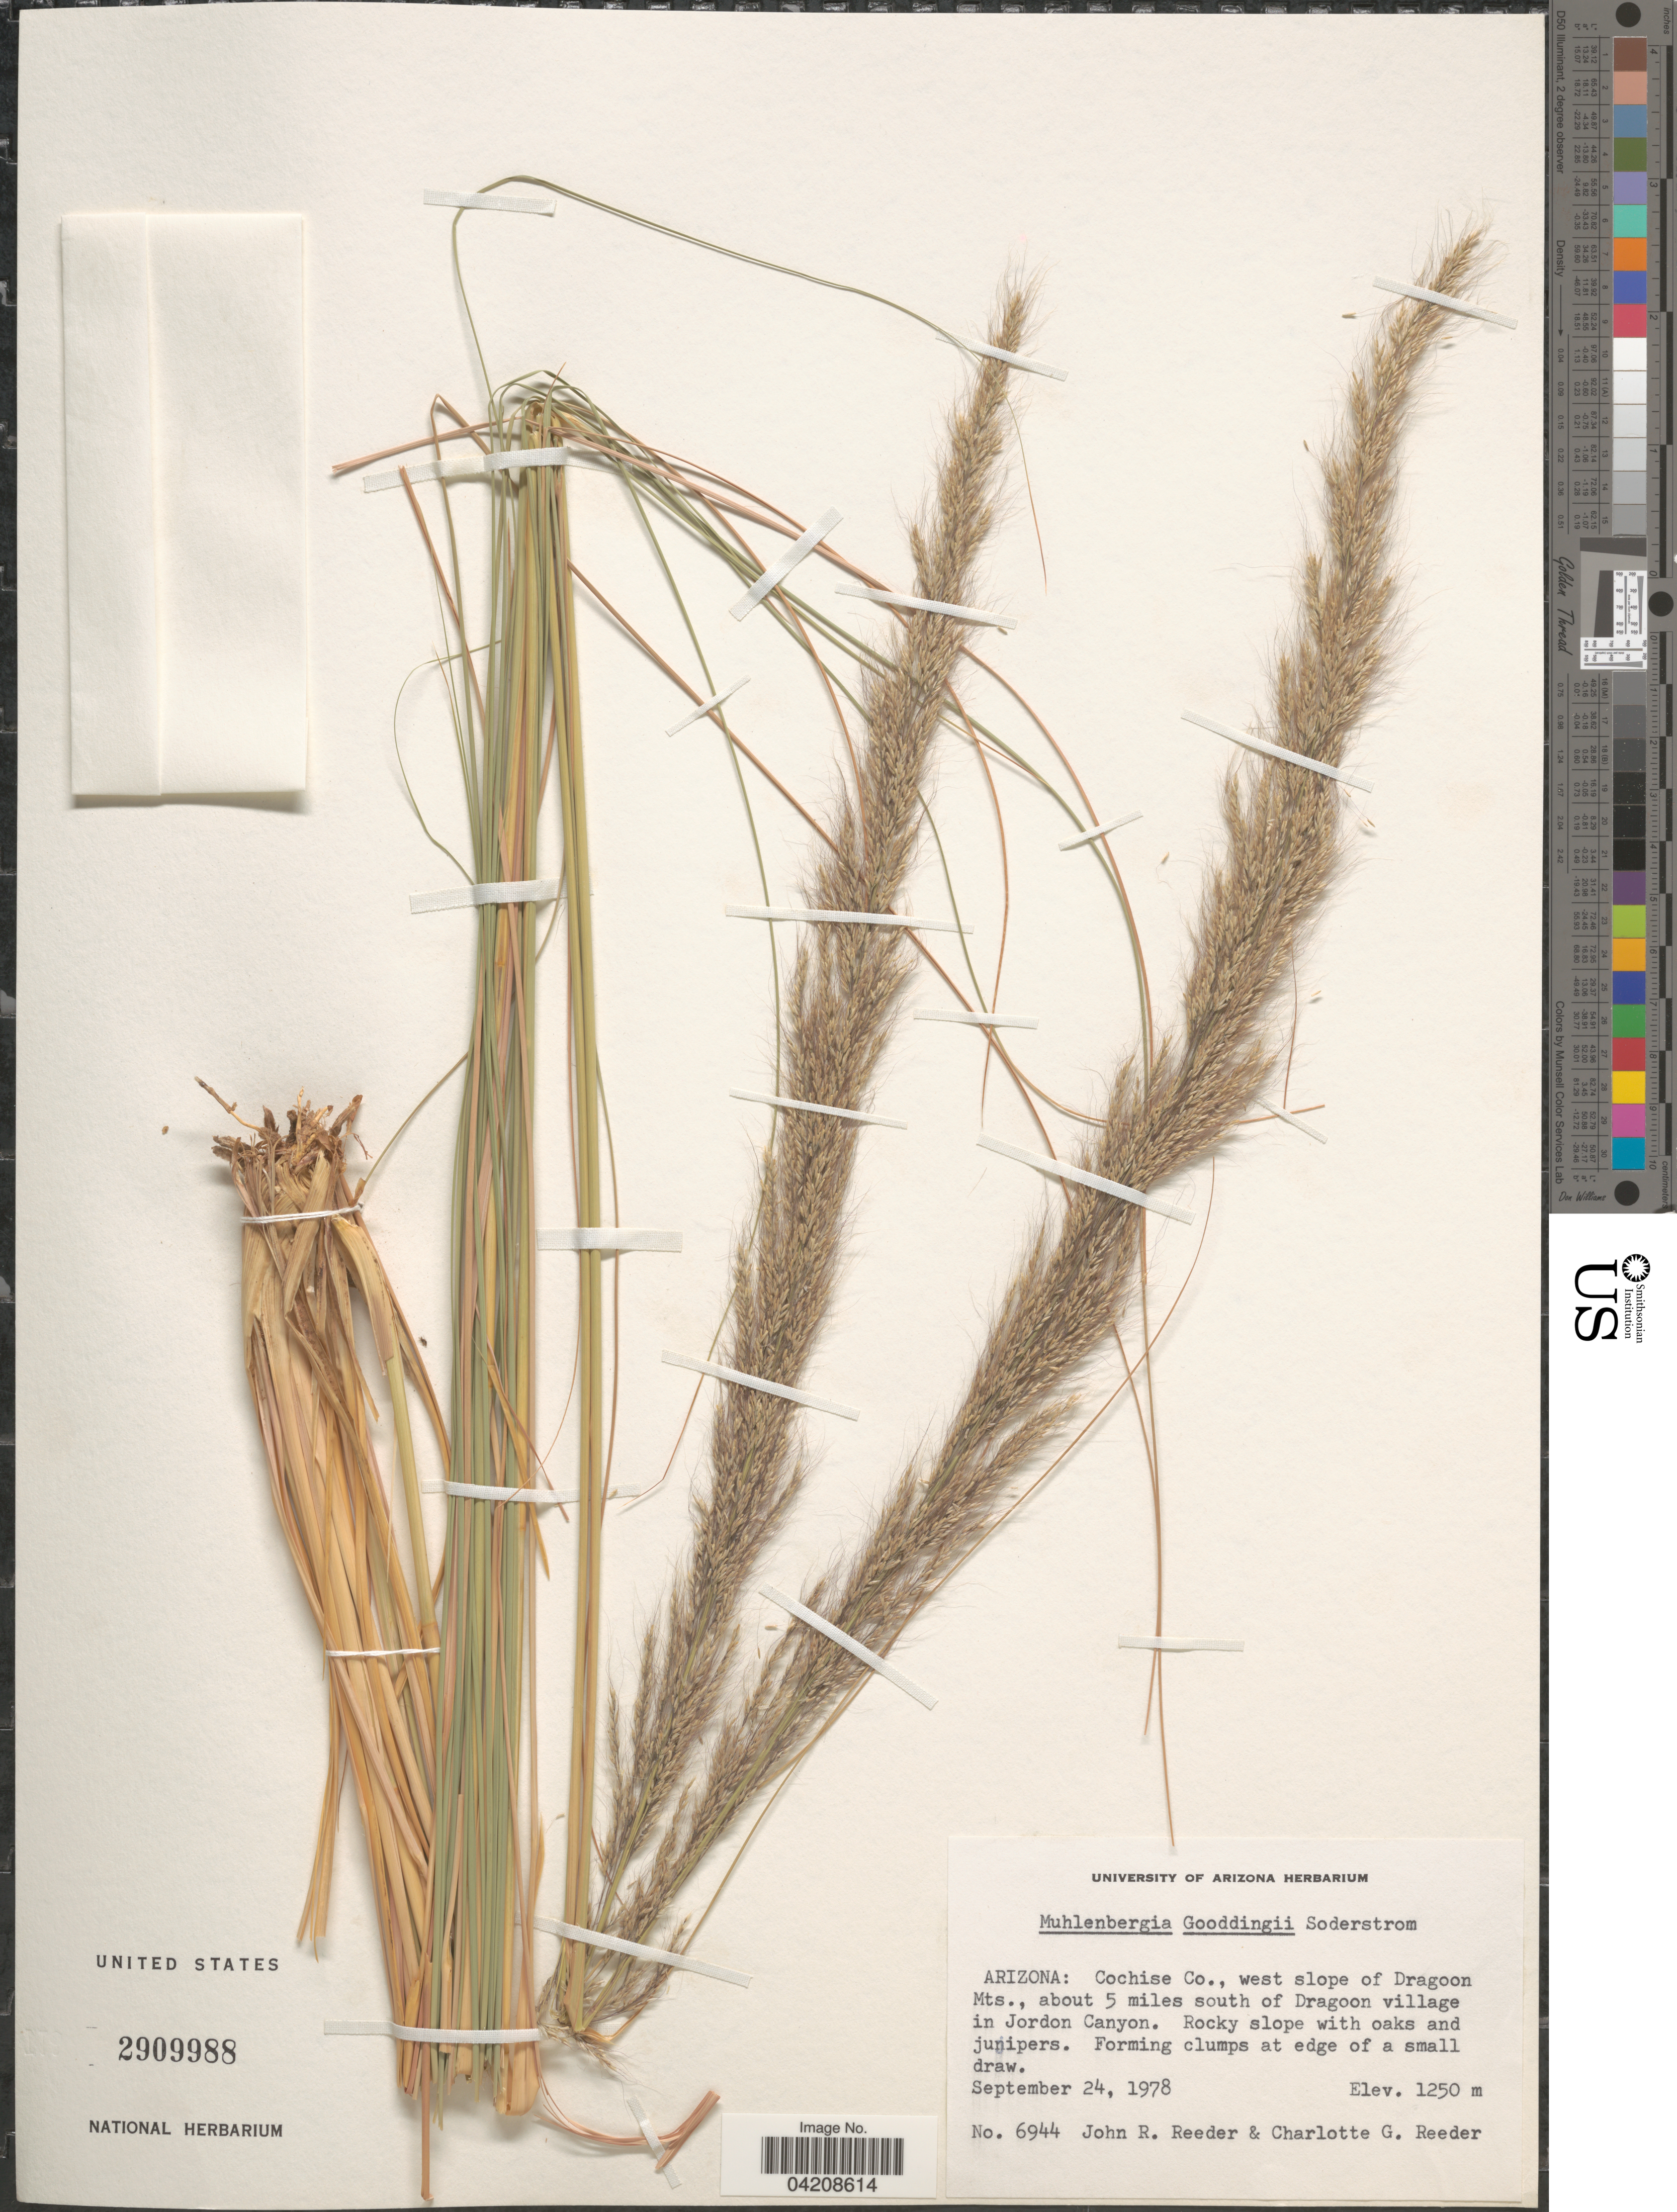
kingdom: Plantae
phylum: Tracheophyta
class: Liliopsida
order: Poales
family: Poaceae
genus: Muhlenbergia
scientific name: Muhlenbergia emersleyi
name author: Vasey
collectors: J. R. Reeder & C. G. Reeder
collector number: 6944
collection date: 1978-09-24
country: United States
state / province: Arizona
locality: Cochise Co., west slope of Dragoon Mts., about 5 miles south of Dragoon village in Jordon Canyon.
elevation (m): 1250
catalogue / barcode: US 2909988